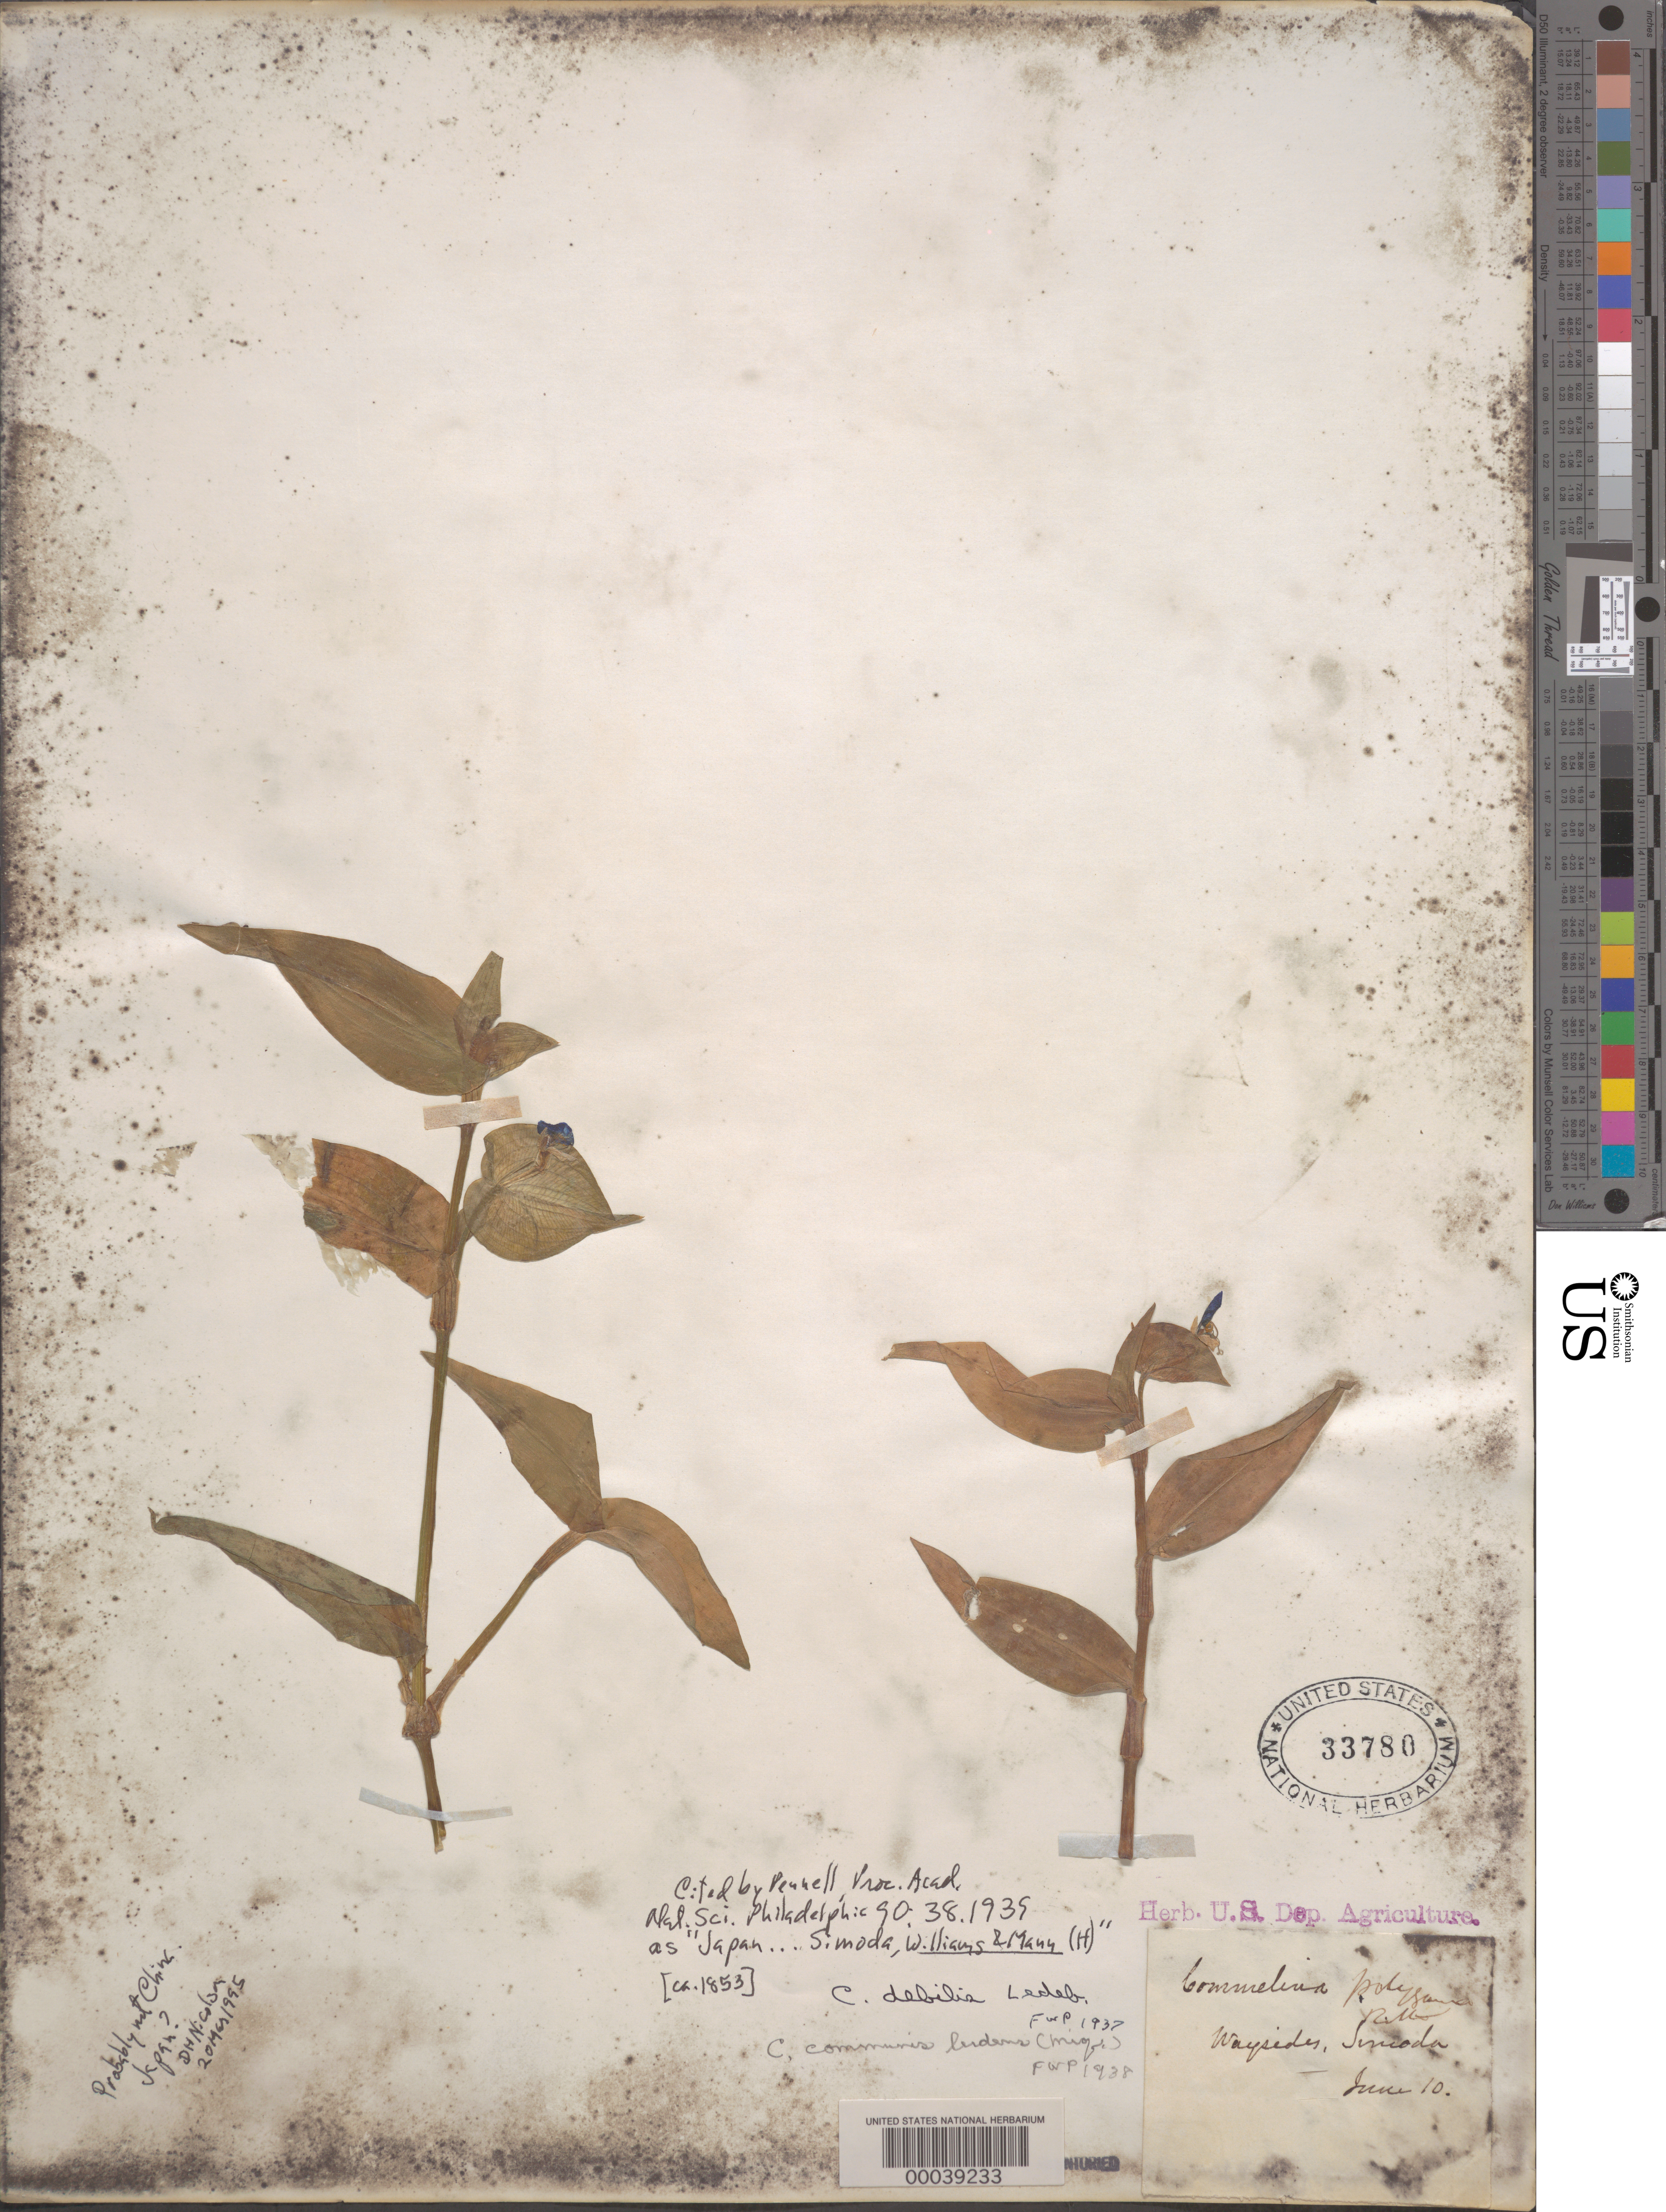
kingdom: Plantae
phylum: Tracheophyta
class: Liliopsida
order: Commelinales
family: Commelinaceae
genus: Commelina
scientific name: Commelina communis var. ludens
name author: (Miq.) C.B. Clarke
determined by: Pennell, F. W.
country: Japan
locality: Simoda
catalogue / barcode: US 33780